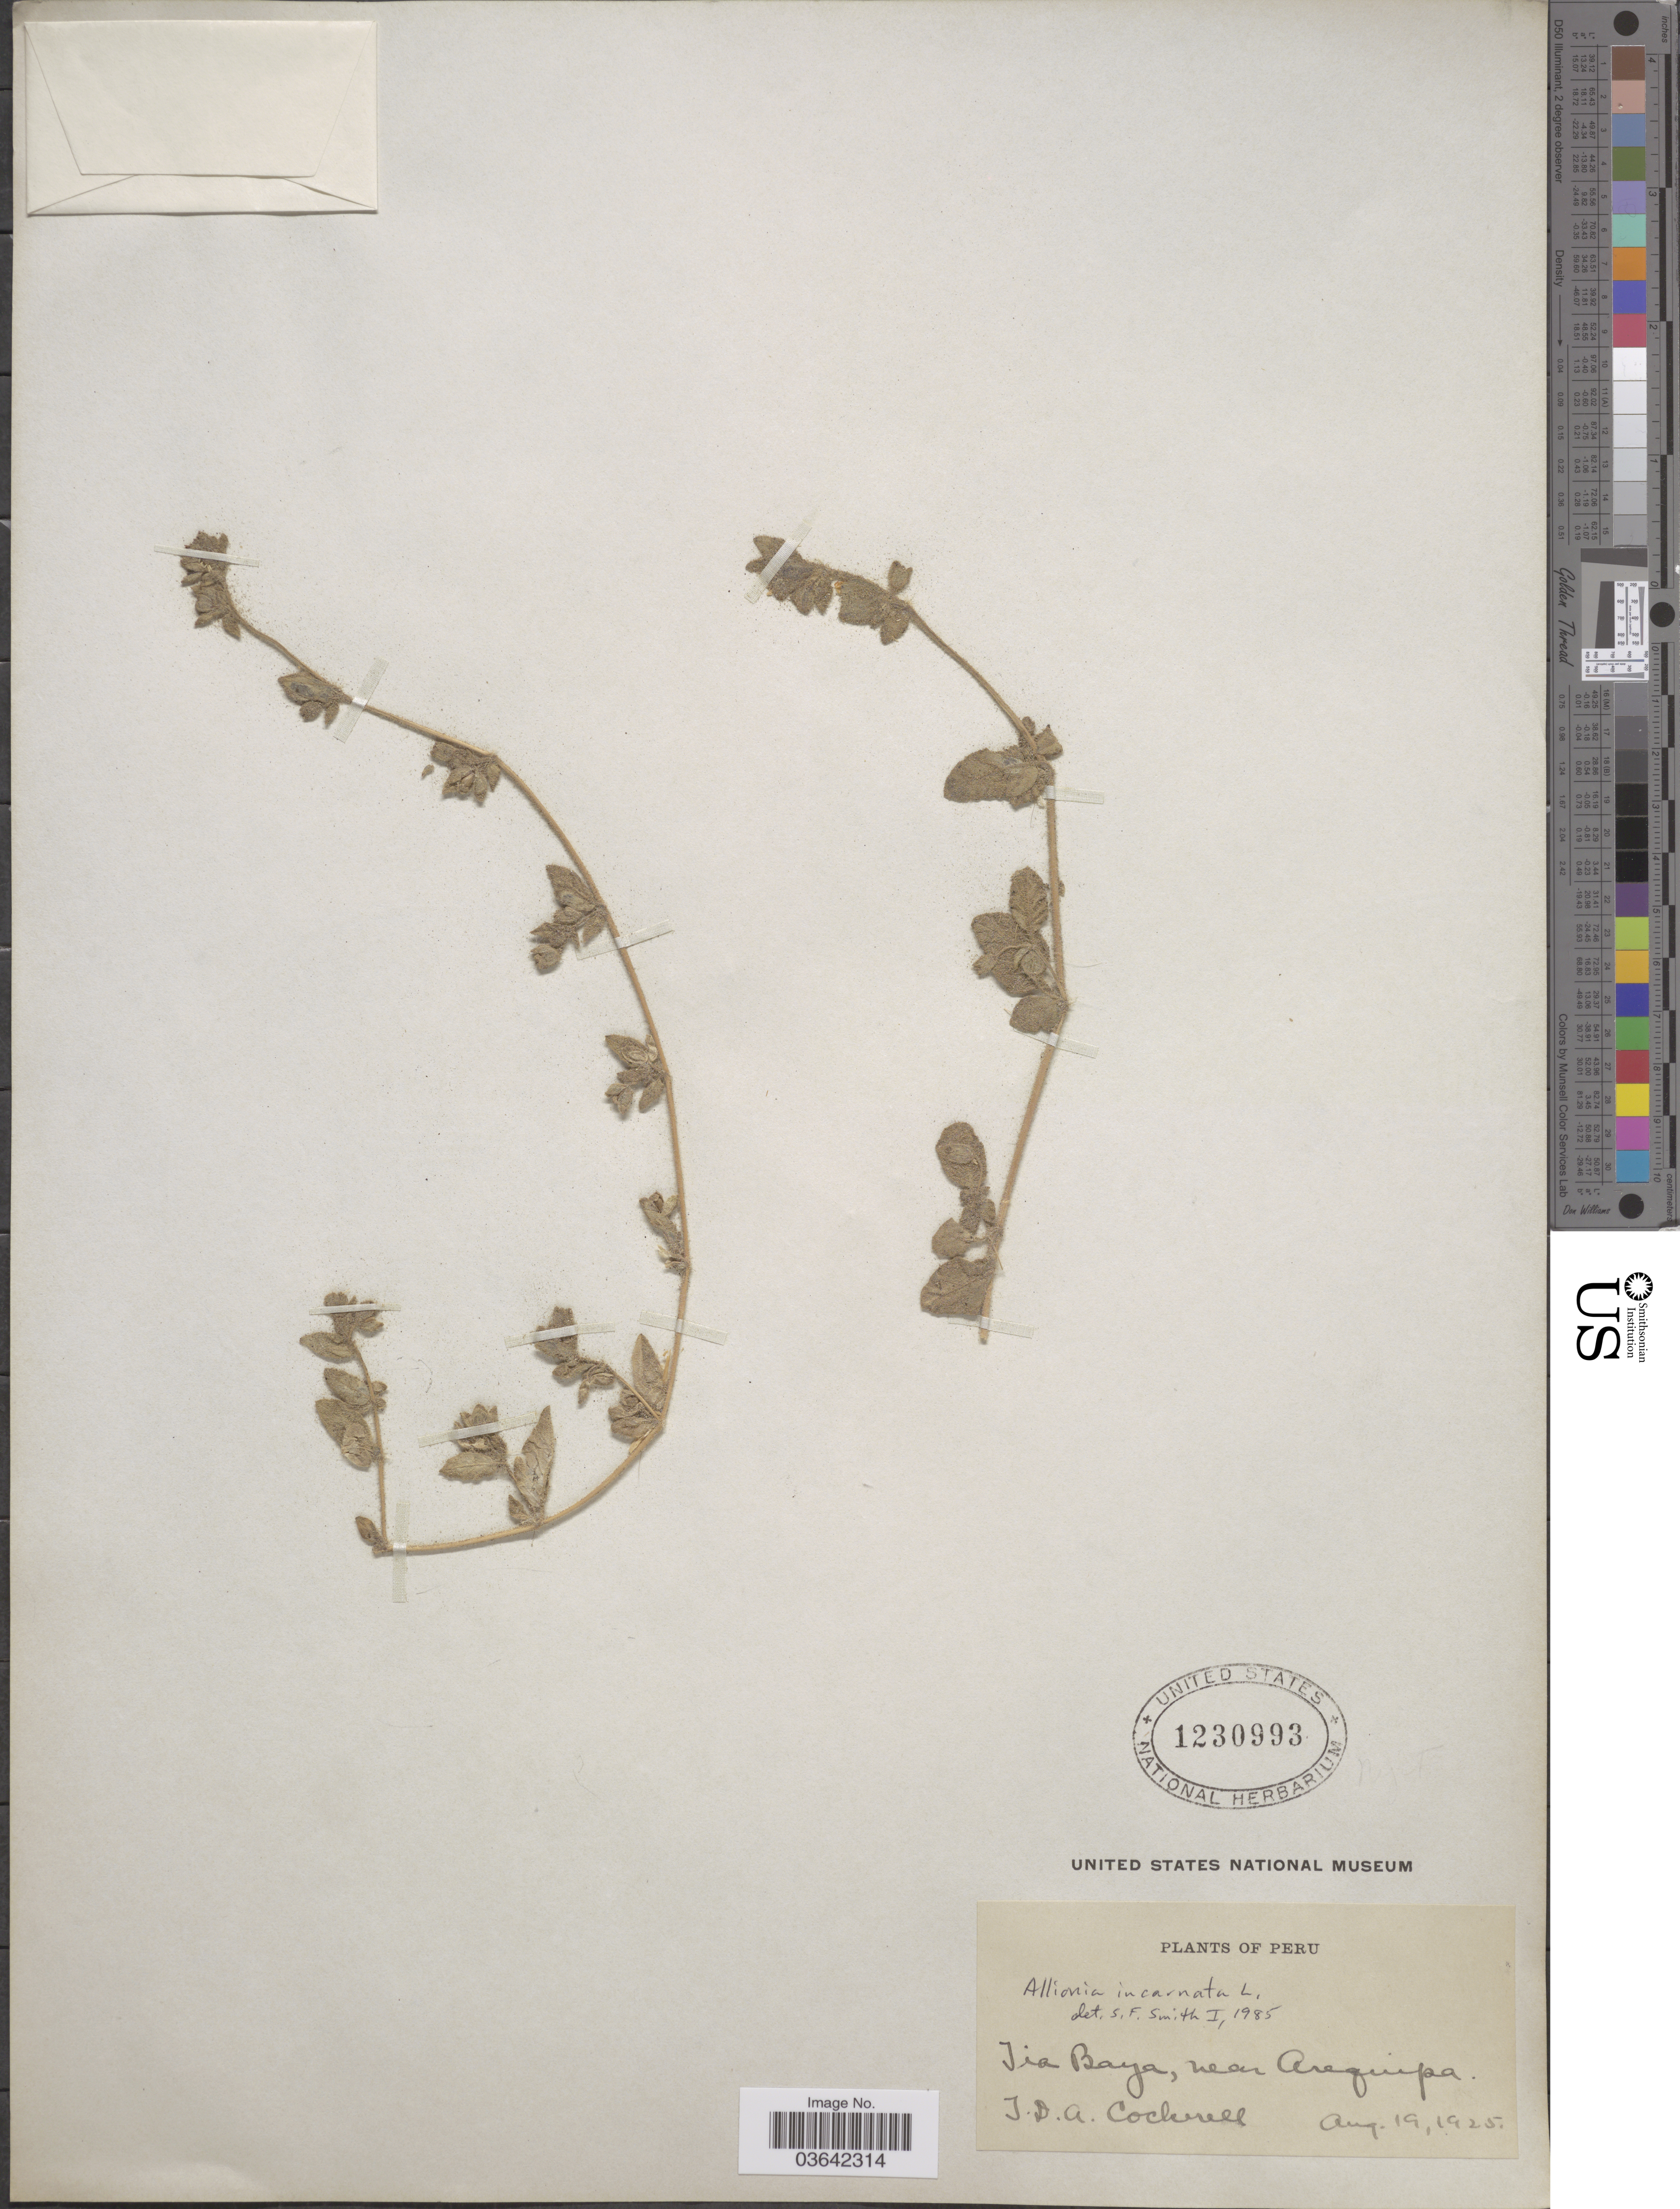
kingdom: Plantae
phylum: Tracheophyta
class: Magnoliopsida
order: Caryophyllales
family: Nyctaginaceae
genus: Allionia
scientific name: Allionia incarnata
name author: L.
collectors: T. Cockerell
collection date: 1925-08-19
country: Peru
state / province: Arequipa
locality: Tia Baya, near Arequipa.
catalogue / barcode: US 1230993